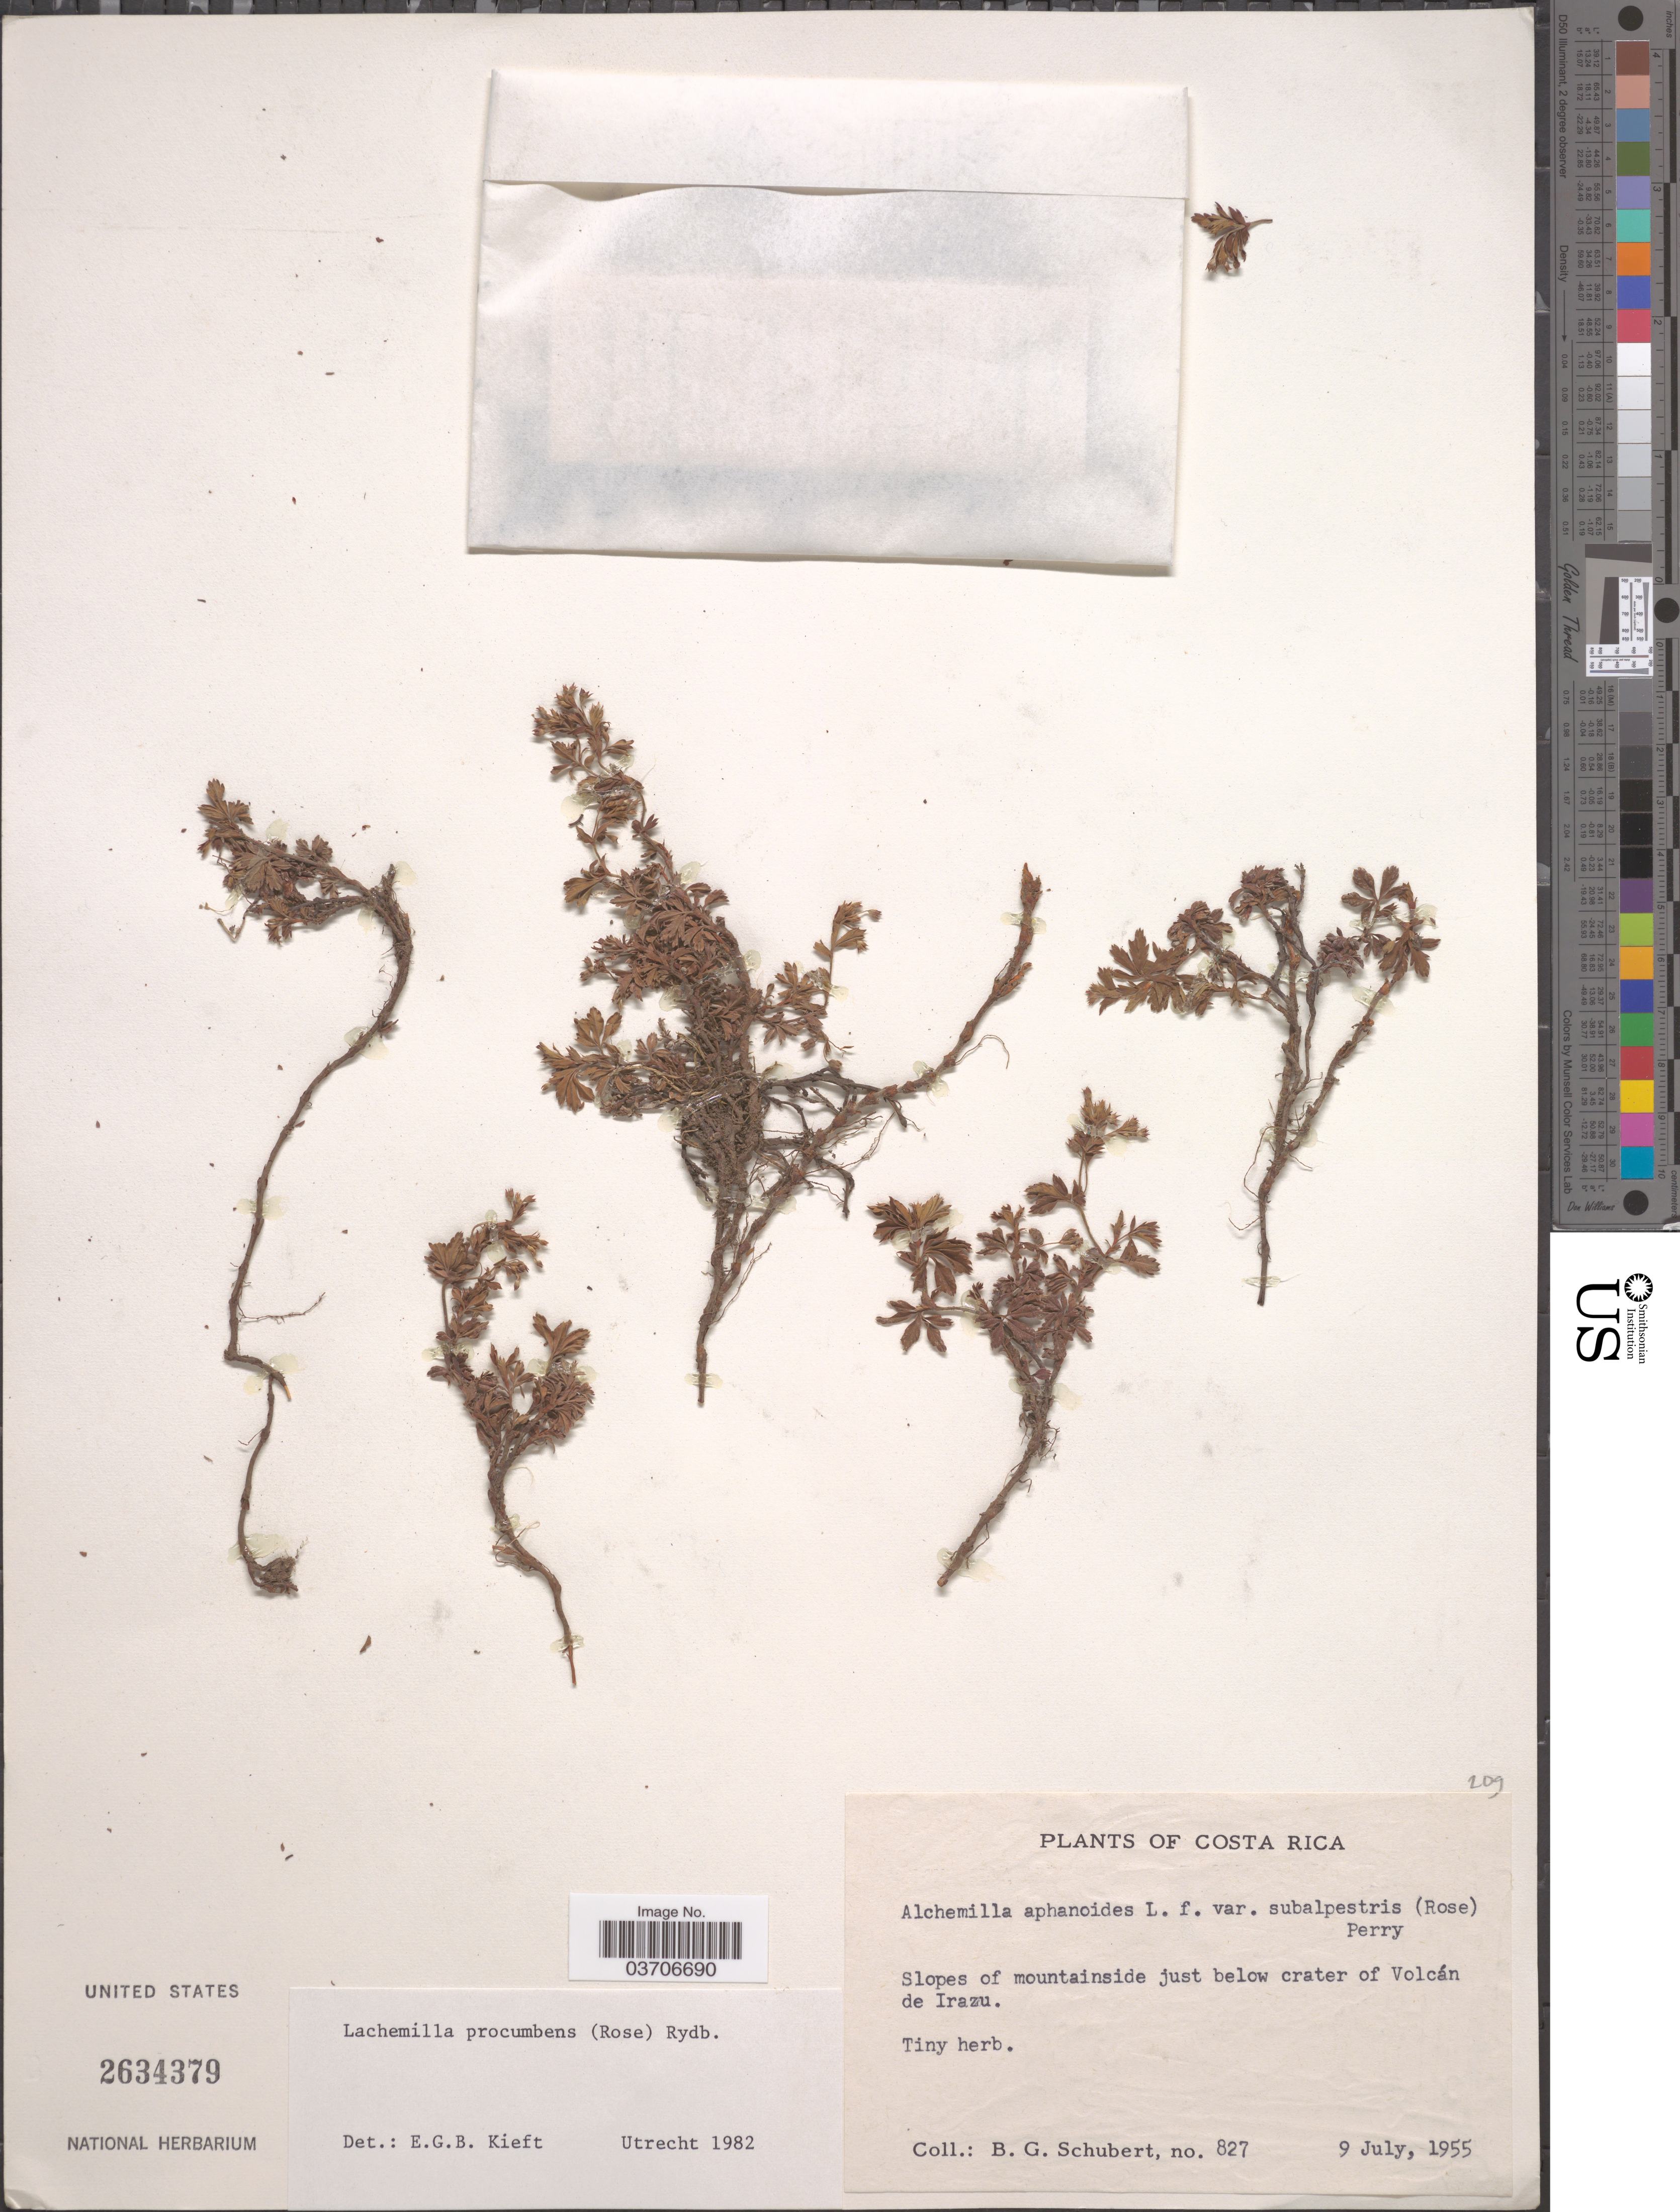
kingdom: Plantae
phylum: Tracheophyta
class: Magnoliopsida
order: Rosales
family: Rosaceae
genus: Lachemilla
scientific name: Lachemilla procumbens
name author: (Rose) Rydb.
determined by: Kieft, E. G. B.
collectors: B. Schubert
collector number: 827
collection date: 1955-07-09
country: Costa Rica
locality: Slopes of mountainside just below crater of Volcán de Irazu.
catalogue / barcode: US 2634379